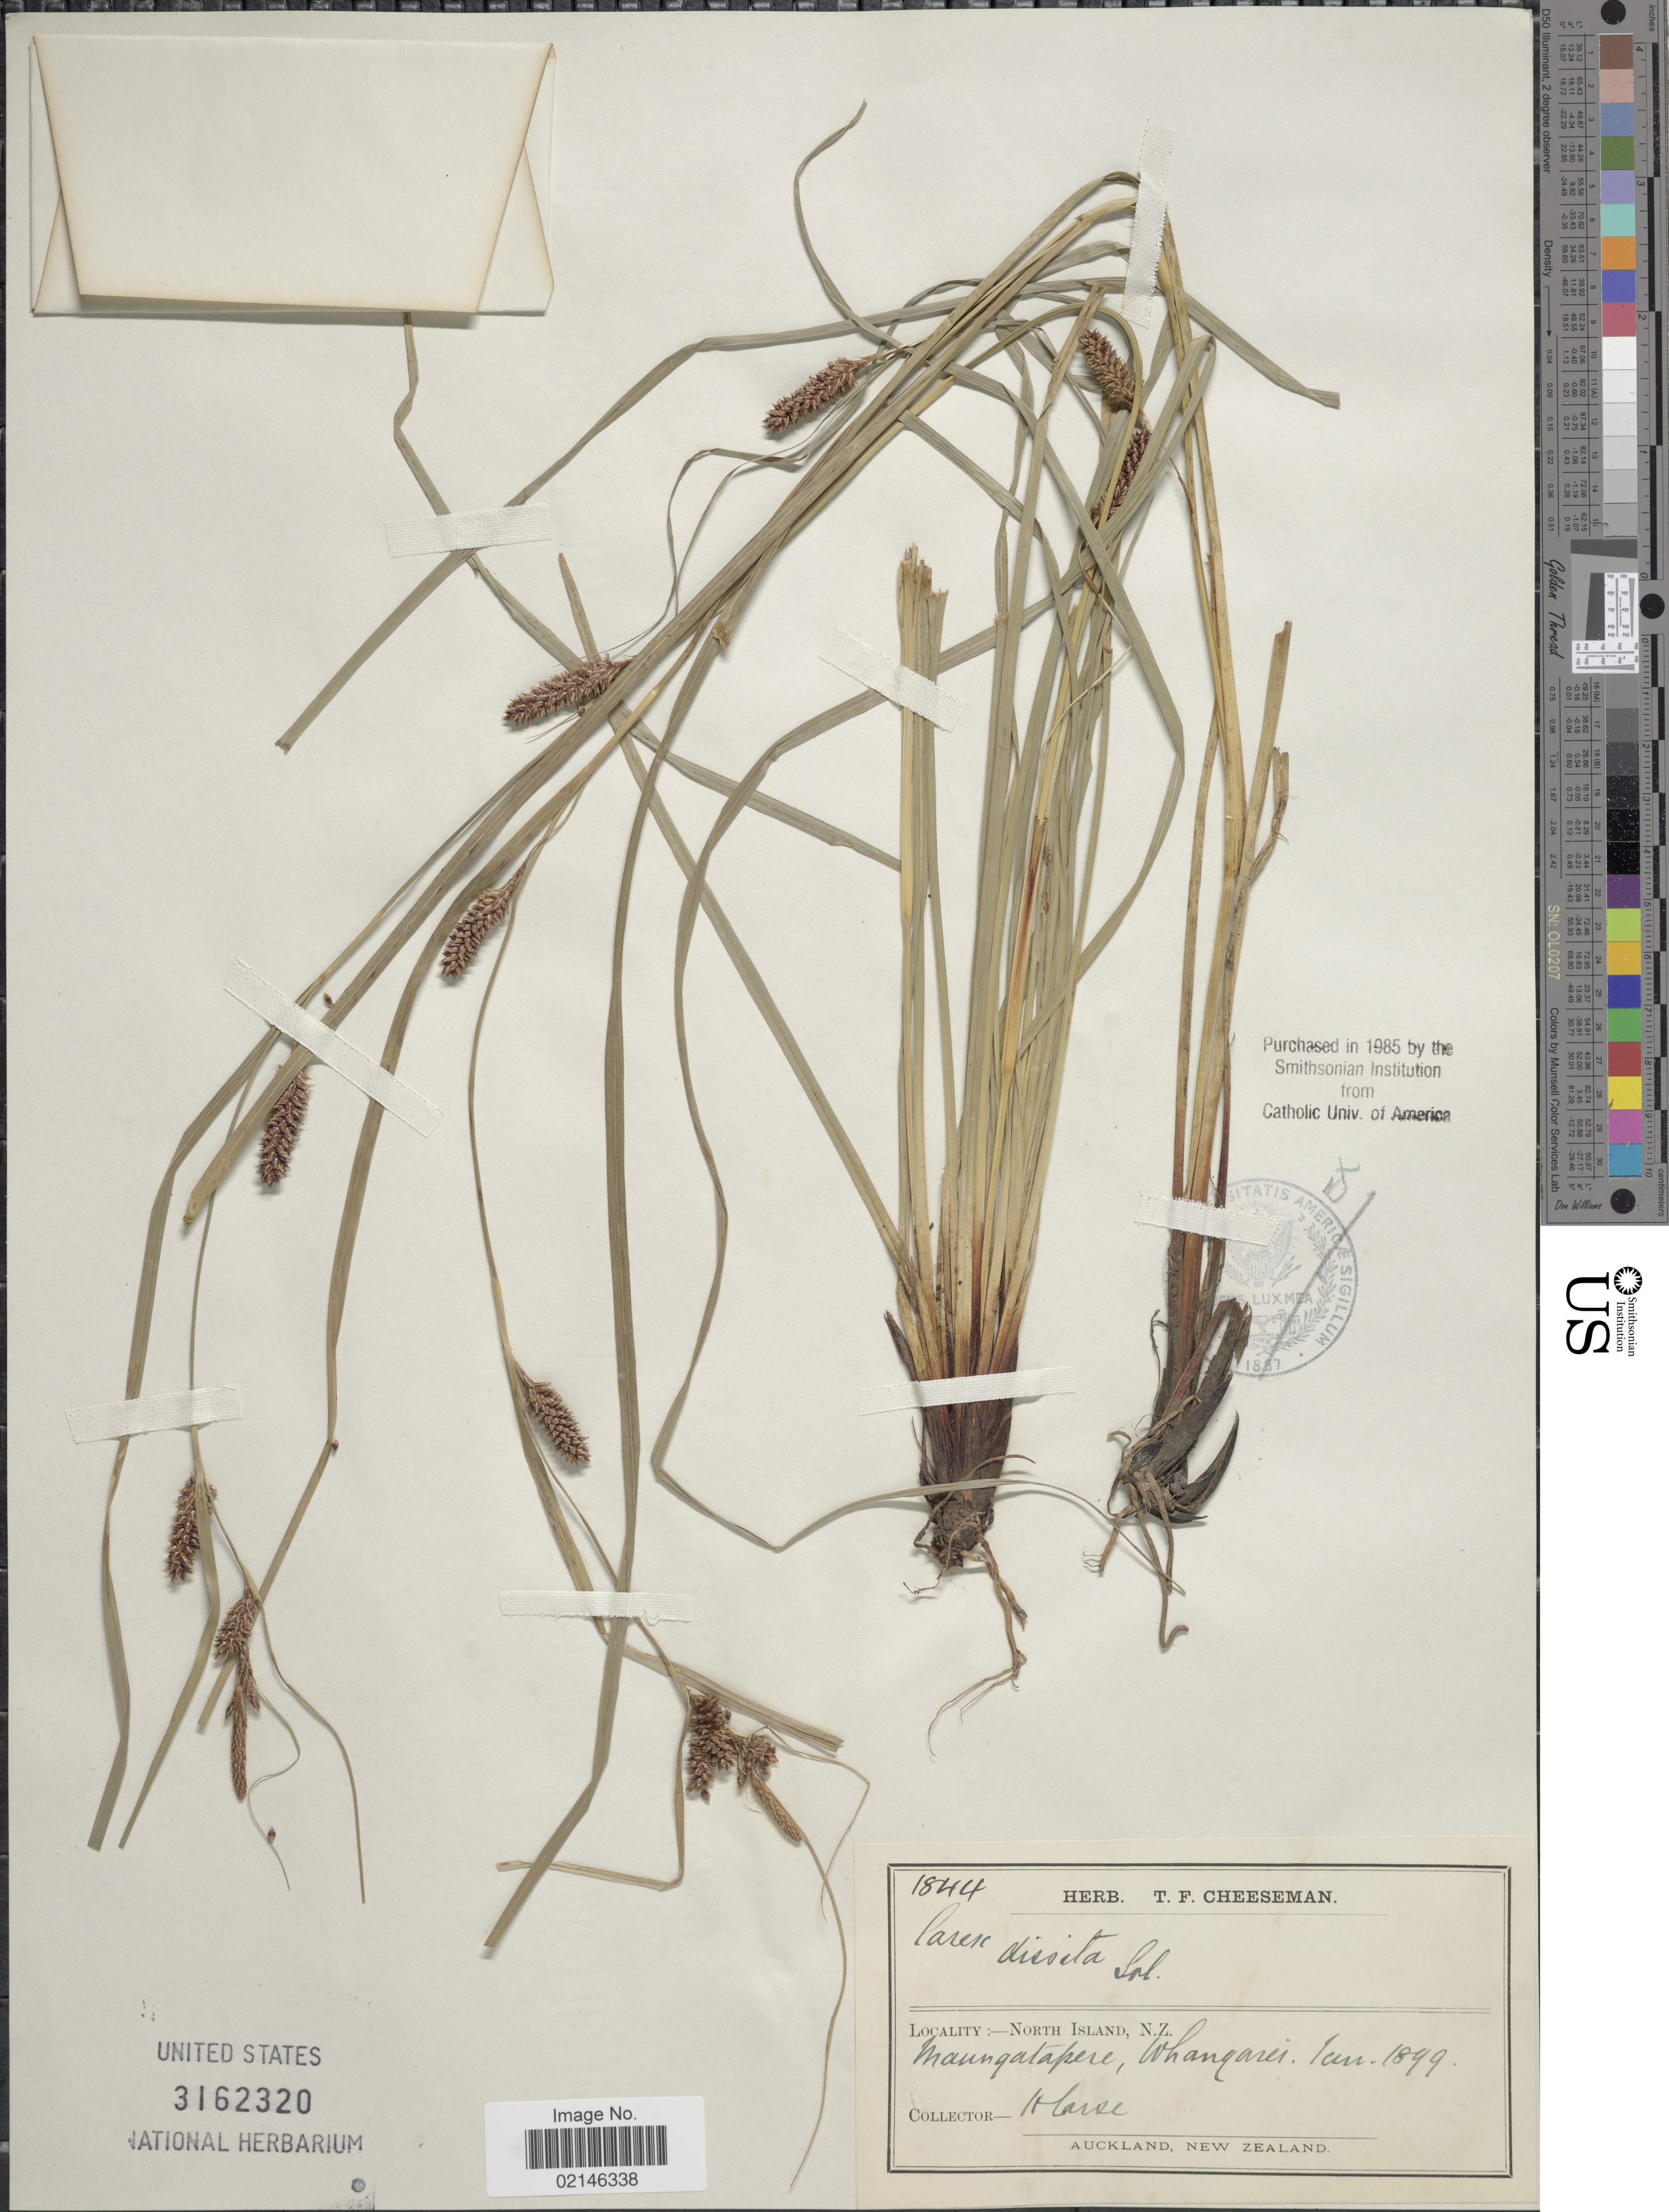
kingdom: Plantae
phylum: Tracheophyta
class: Liliopsida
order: Poales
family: Cyperaceae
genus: Carex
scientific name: Carex dissita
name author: Sol. ex Boott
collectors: H. Carse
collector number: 1844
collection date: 1899-01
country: New Zealand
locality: North Island. Maungatapere, Whangarei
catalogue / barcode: US 3162320